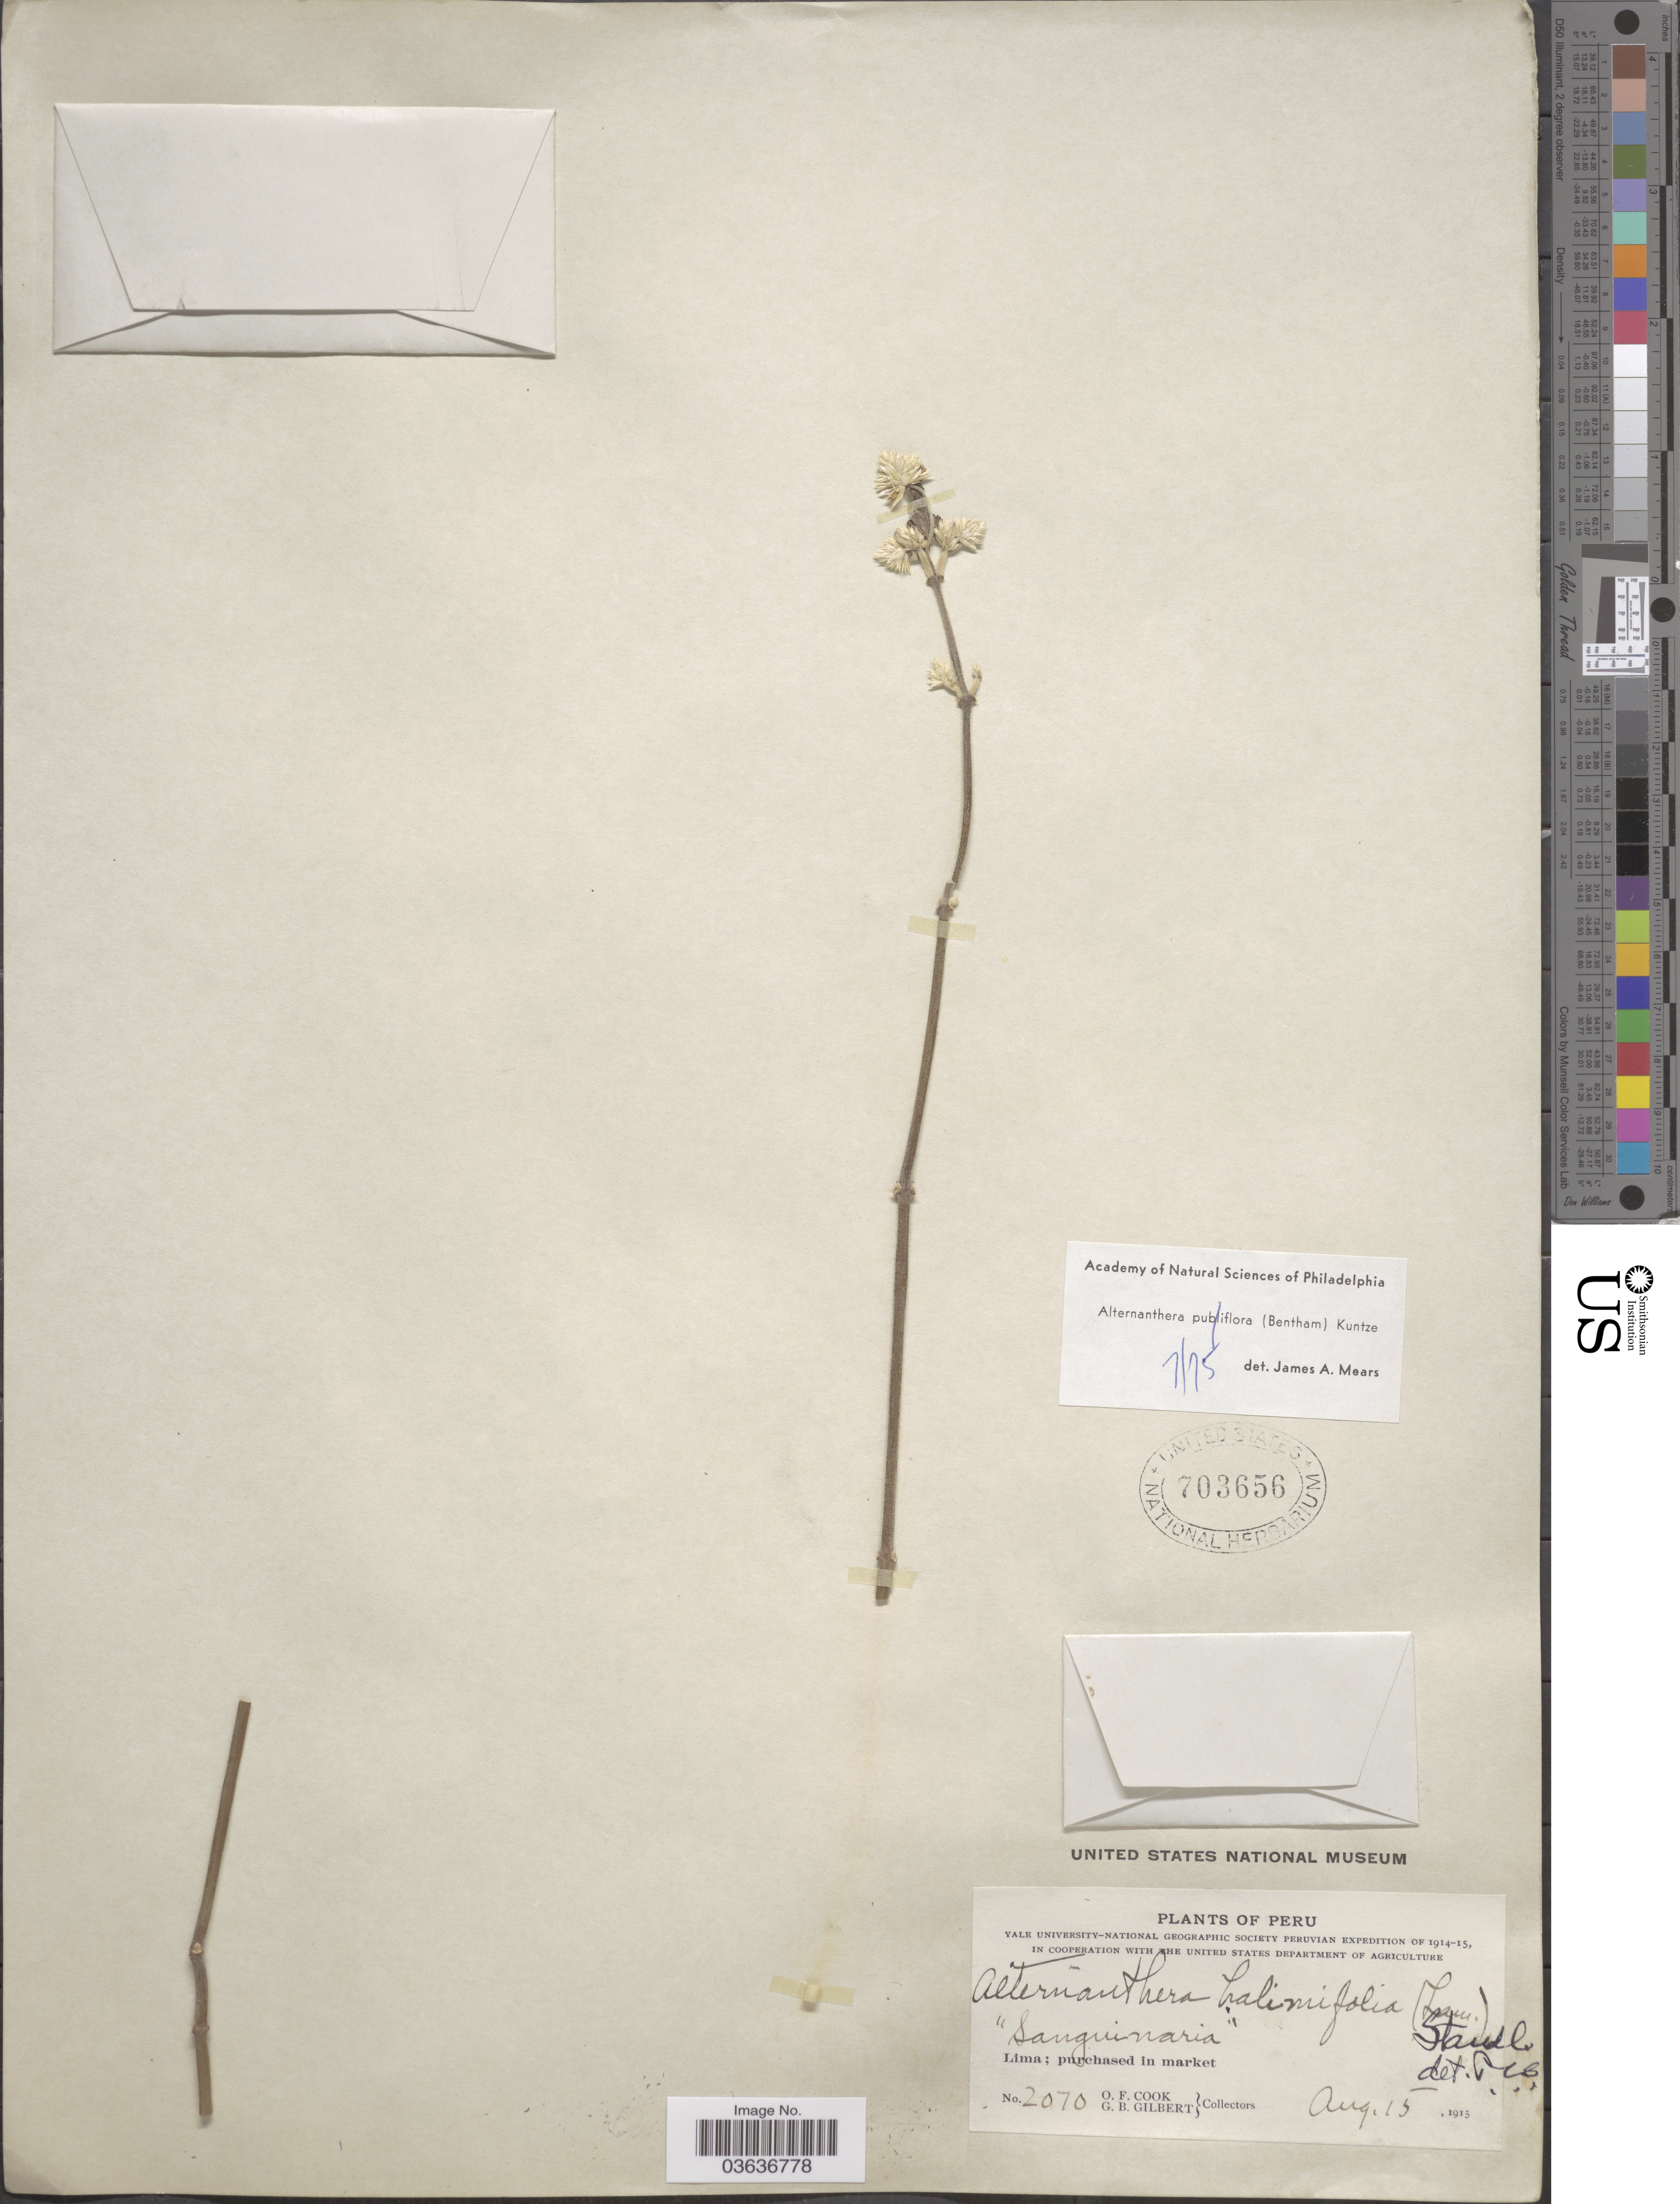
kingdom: Plantae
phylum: Tracheophyta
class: Magnoliopsida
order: Caryophyllales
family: Amaranthaceae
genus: Alternanthera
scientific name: Alternanthera pubiflora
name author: (Benth.) Kuntze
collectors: O. F. Cook & G. B. Gilbert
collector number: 2070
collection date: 1915-08-15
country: Peru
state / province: Lima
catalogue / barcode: US 703656